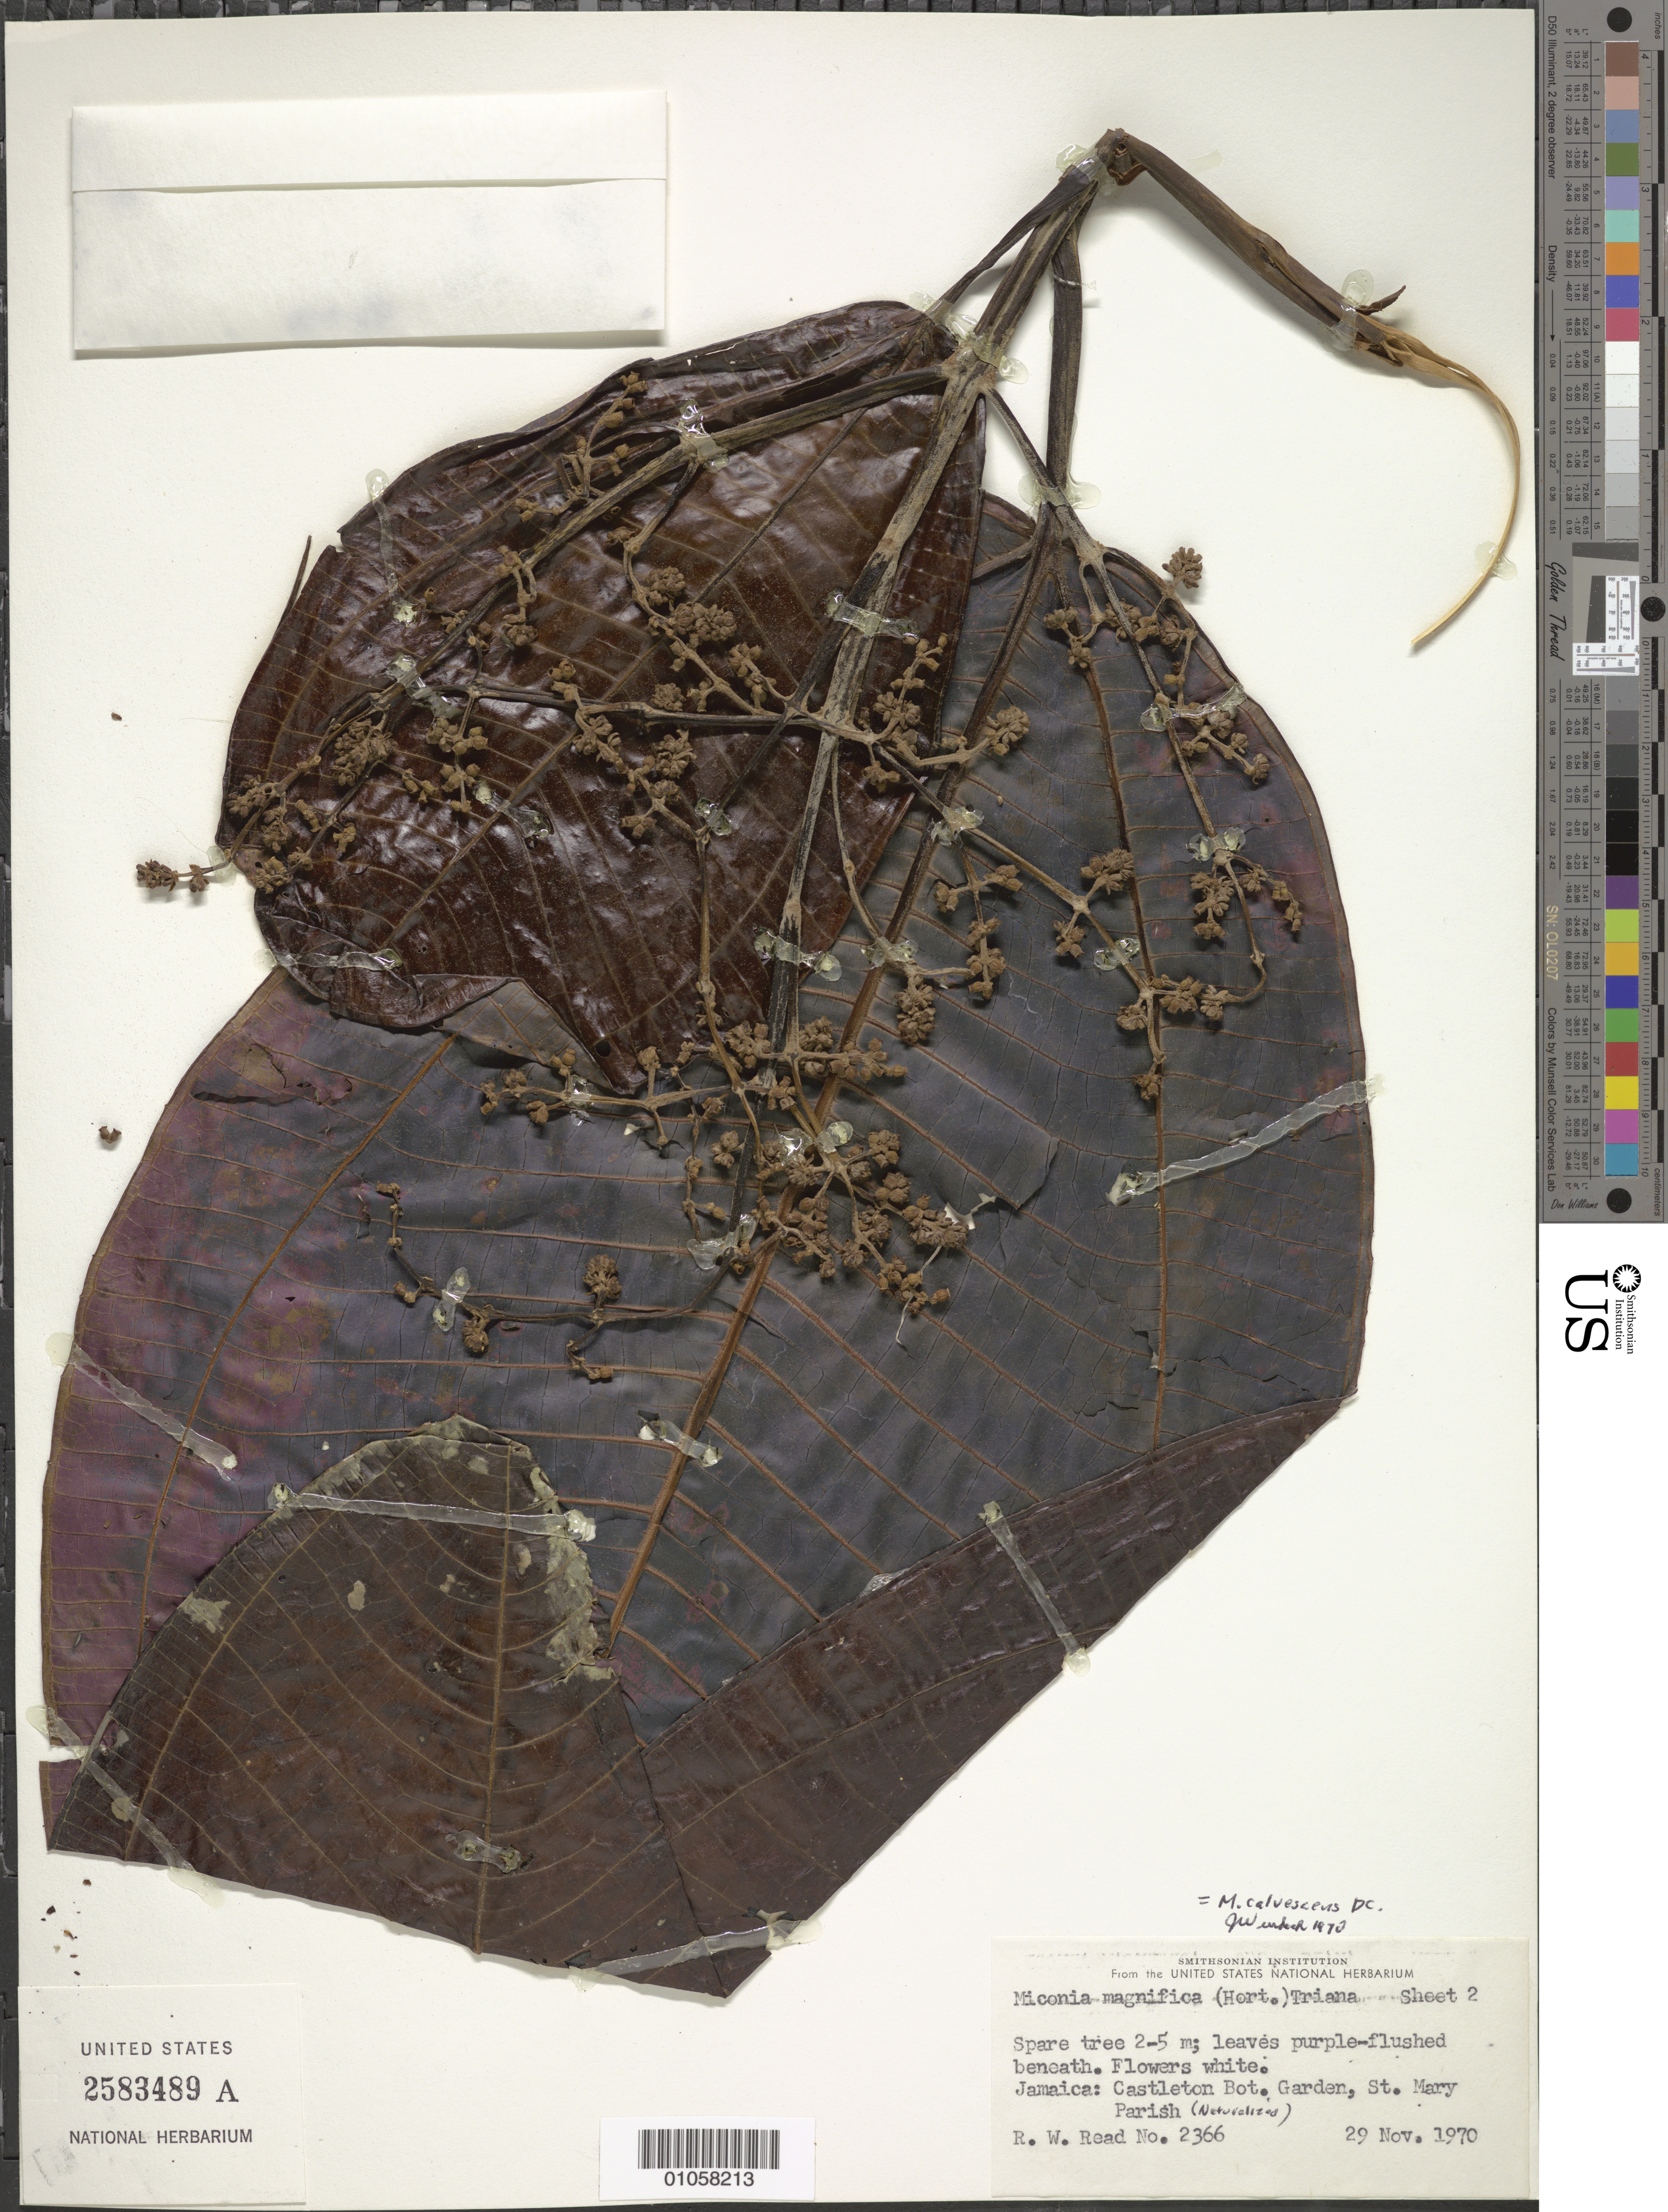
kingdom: Plantae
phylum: Tracheophyta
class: Magnoliopsida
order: Myrtales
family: Melastomataceae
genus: Miconia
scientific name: Miconia calvescens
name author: DC.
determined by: Wurdack, John J., (US), US (UNITED STATES)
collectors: R. W. Read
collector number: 2366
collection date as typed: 29 Nov 1970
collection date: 1970-11-29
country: Jamaica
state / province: Saint Mary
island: Jamaica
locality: Castleton Bot. Garden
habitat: Naturalized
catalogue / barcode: US 2583489A